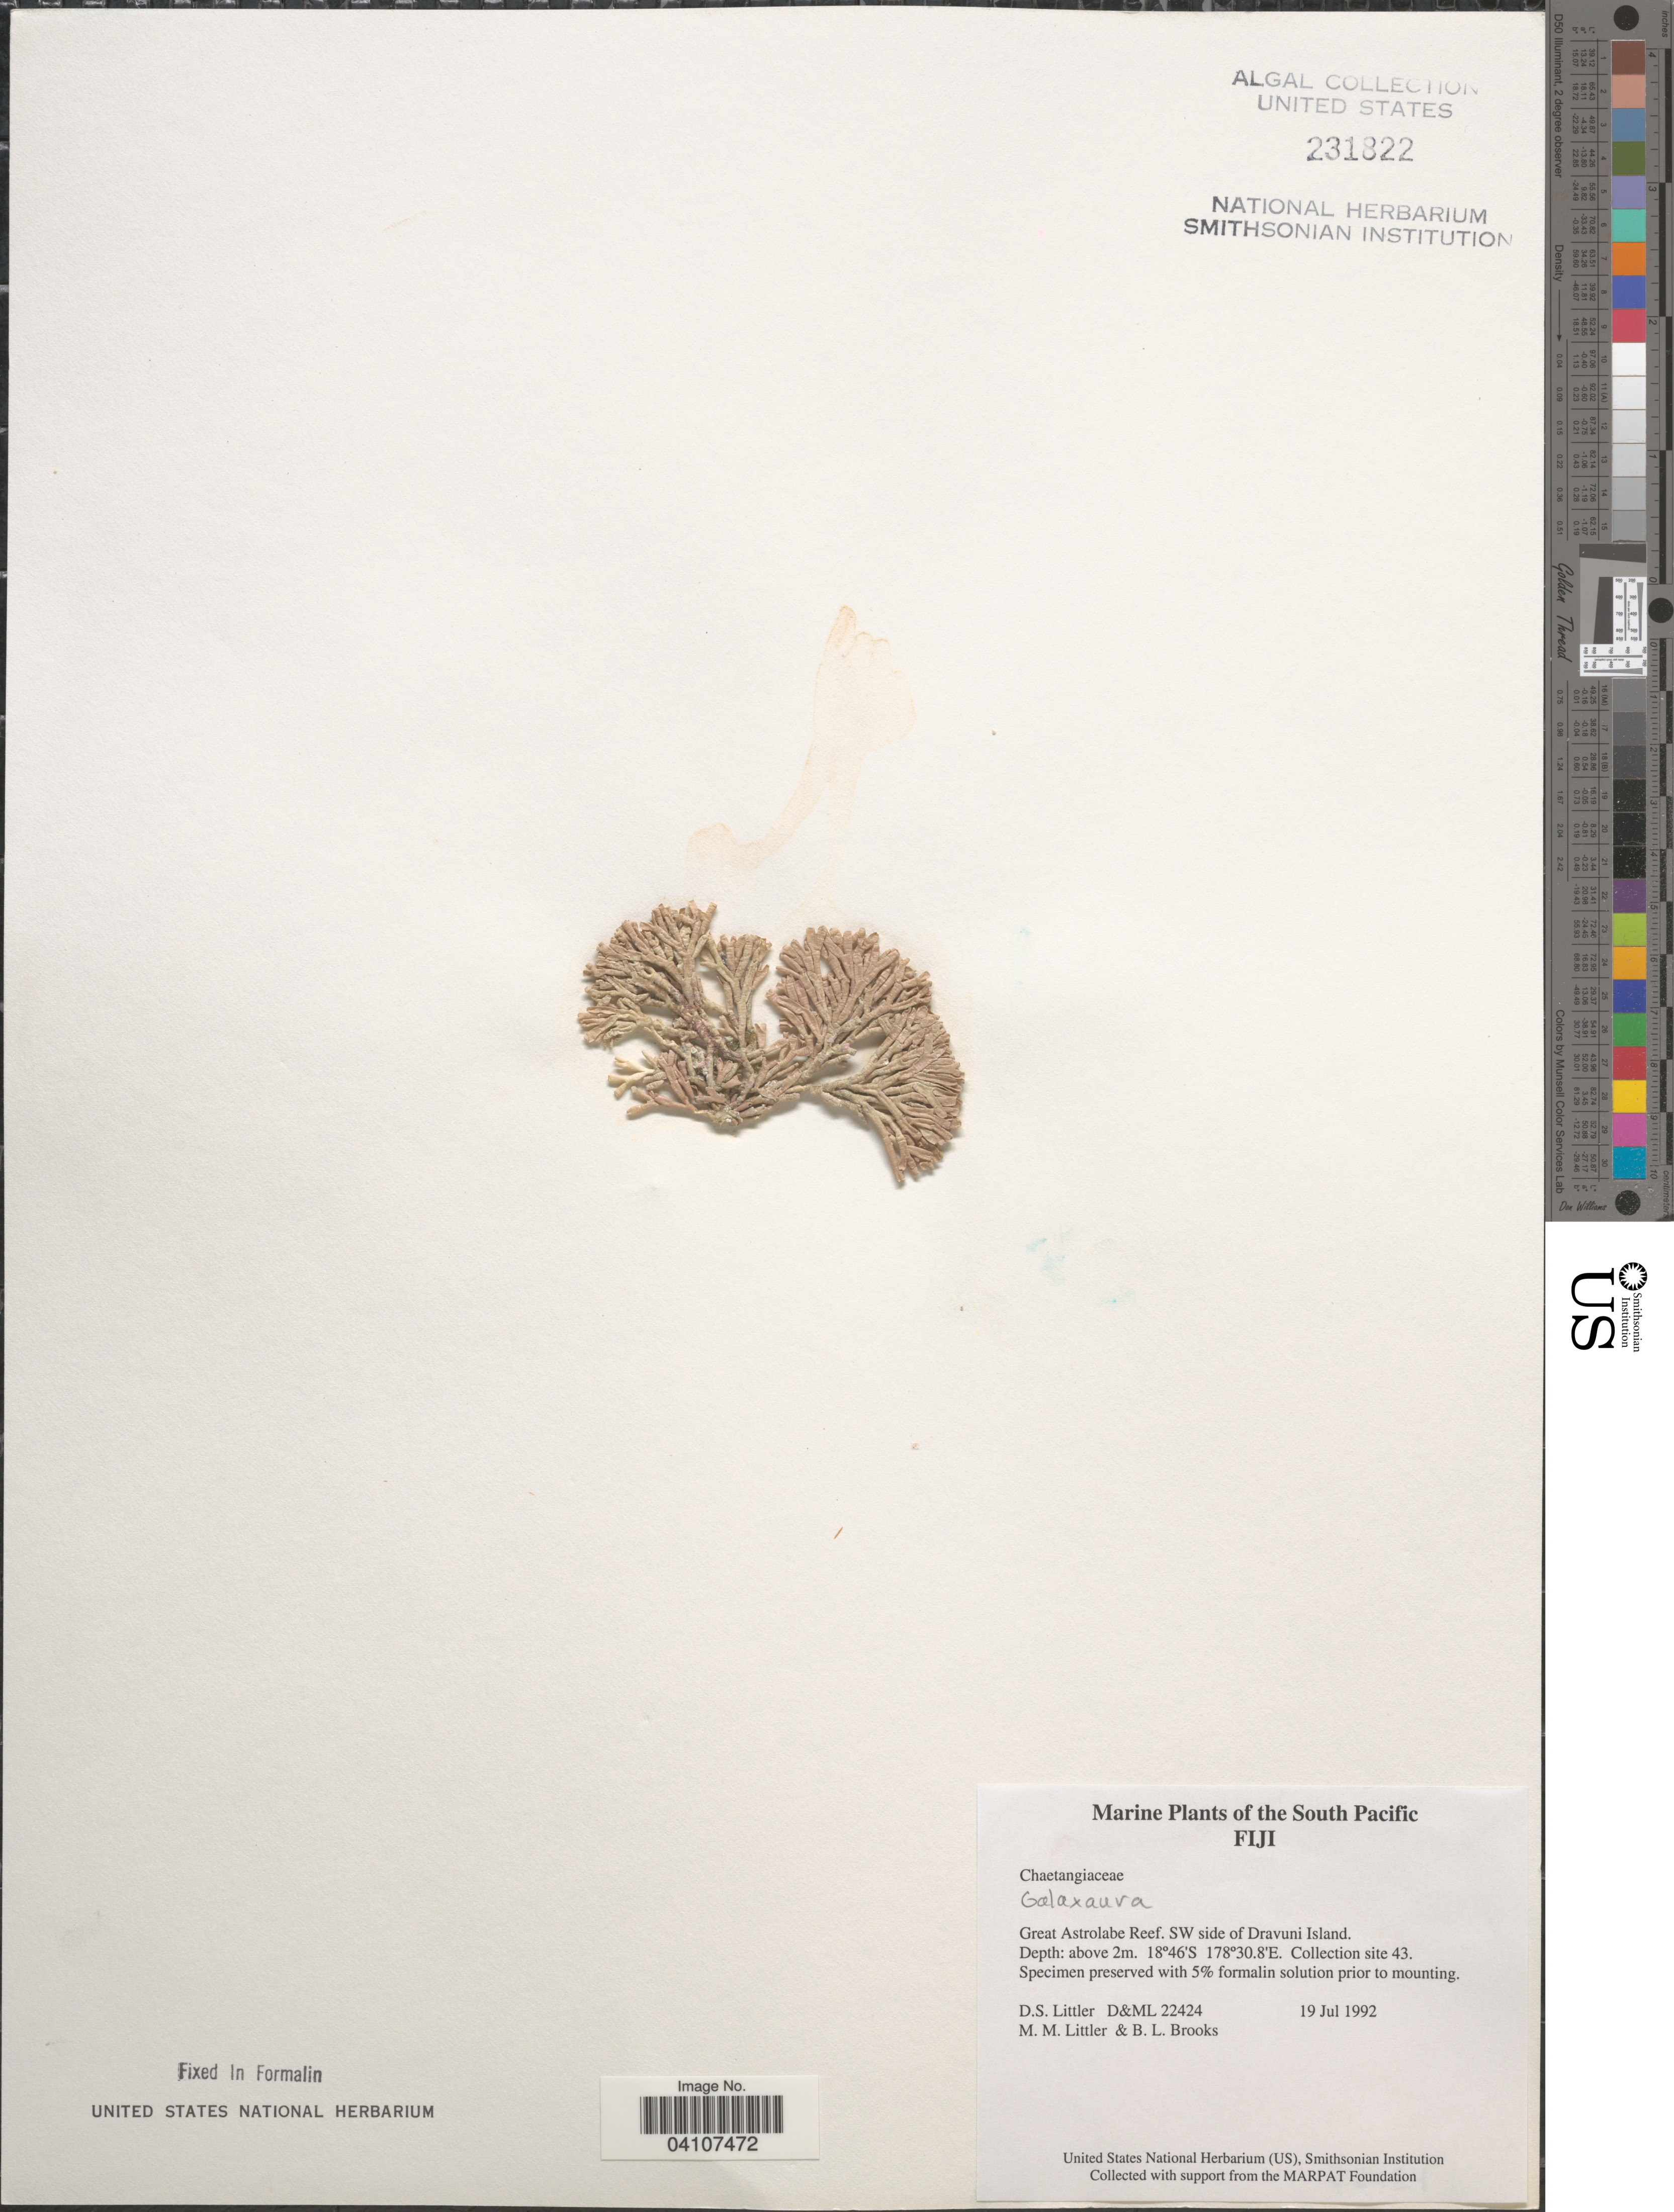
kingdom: Plantae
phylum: Rhodophyta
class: Florideophyceae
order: Nemaliales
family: Galaxauraceae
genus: Galaxaura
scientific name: Galaxaura sp.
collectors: D. S. Littler & B. Brooks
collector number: D&ML 22424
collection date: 1992-07-19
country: Fiji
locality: Great Astrolabe Reef. SW side of Dravuni Island. Collection site 43. The South Pacific.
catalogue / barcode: US 231822